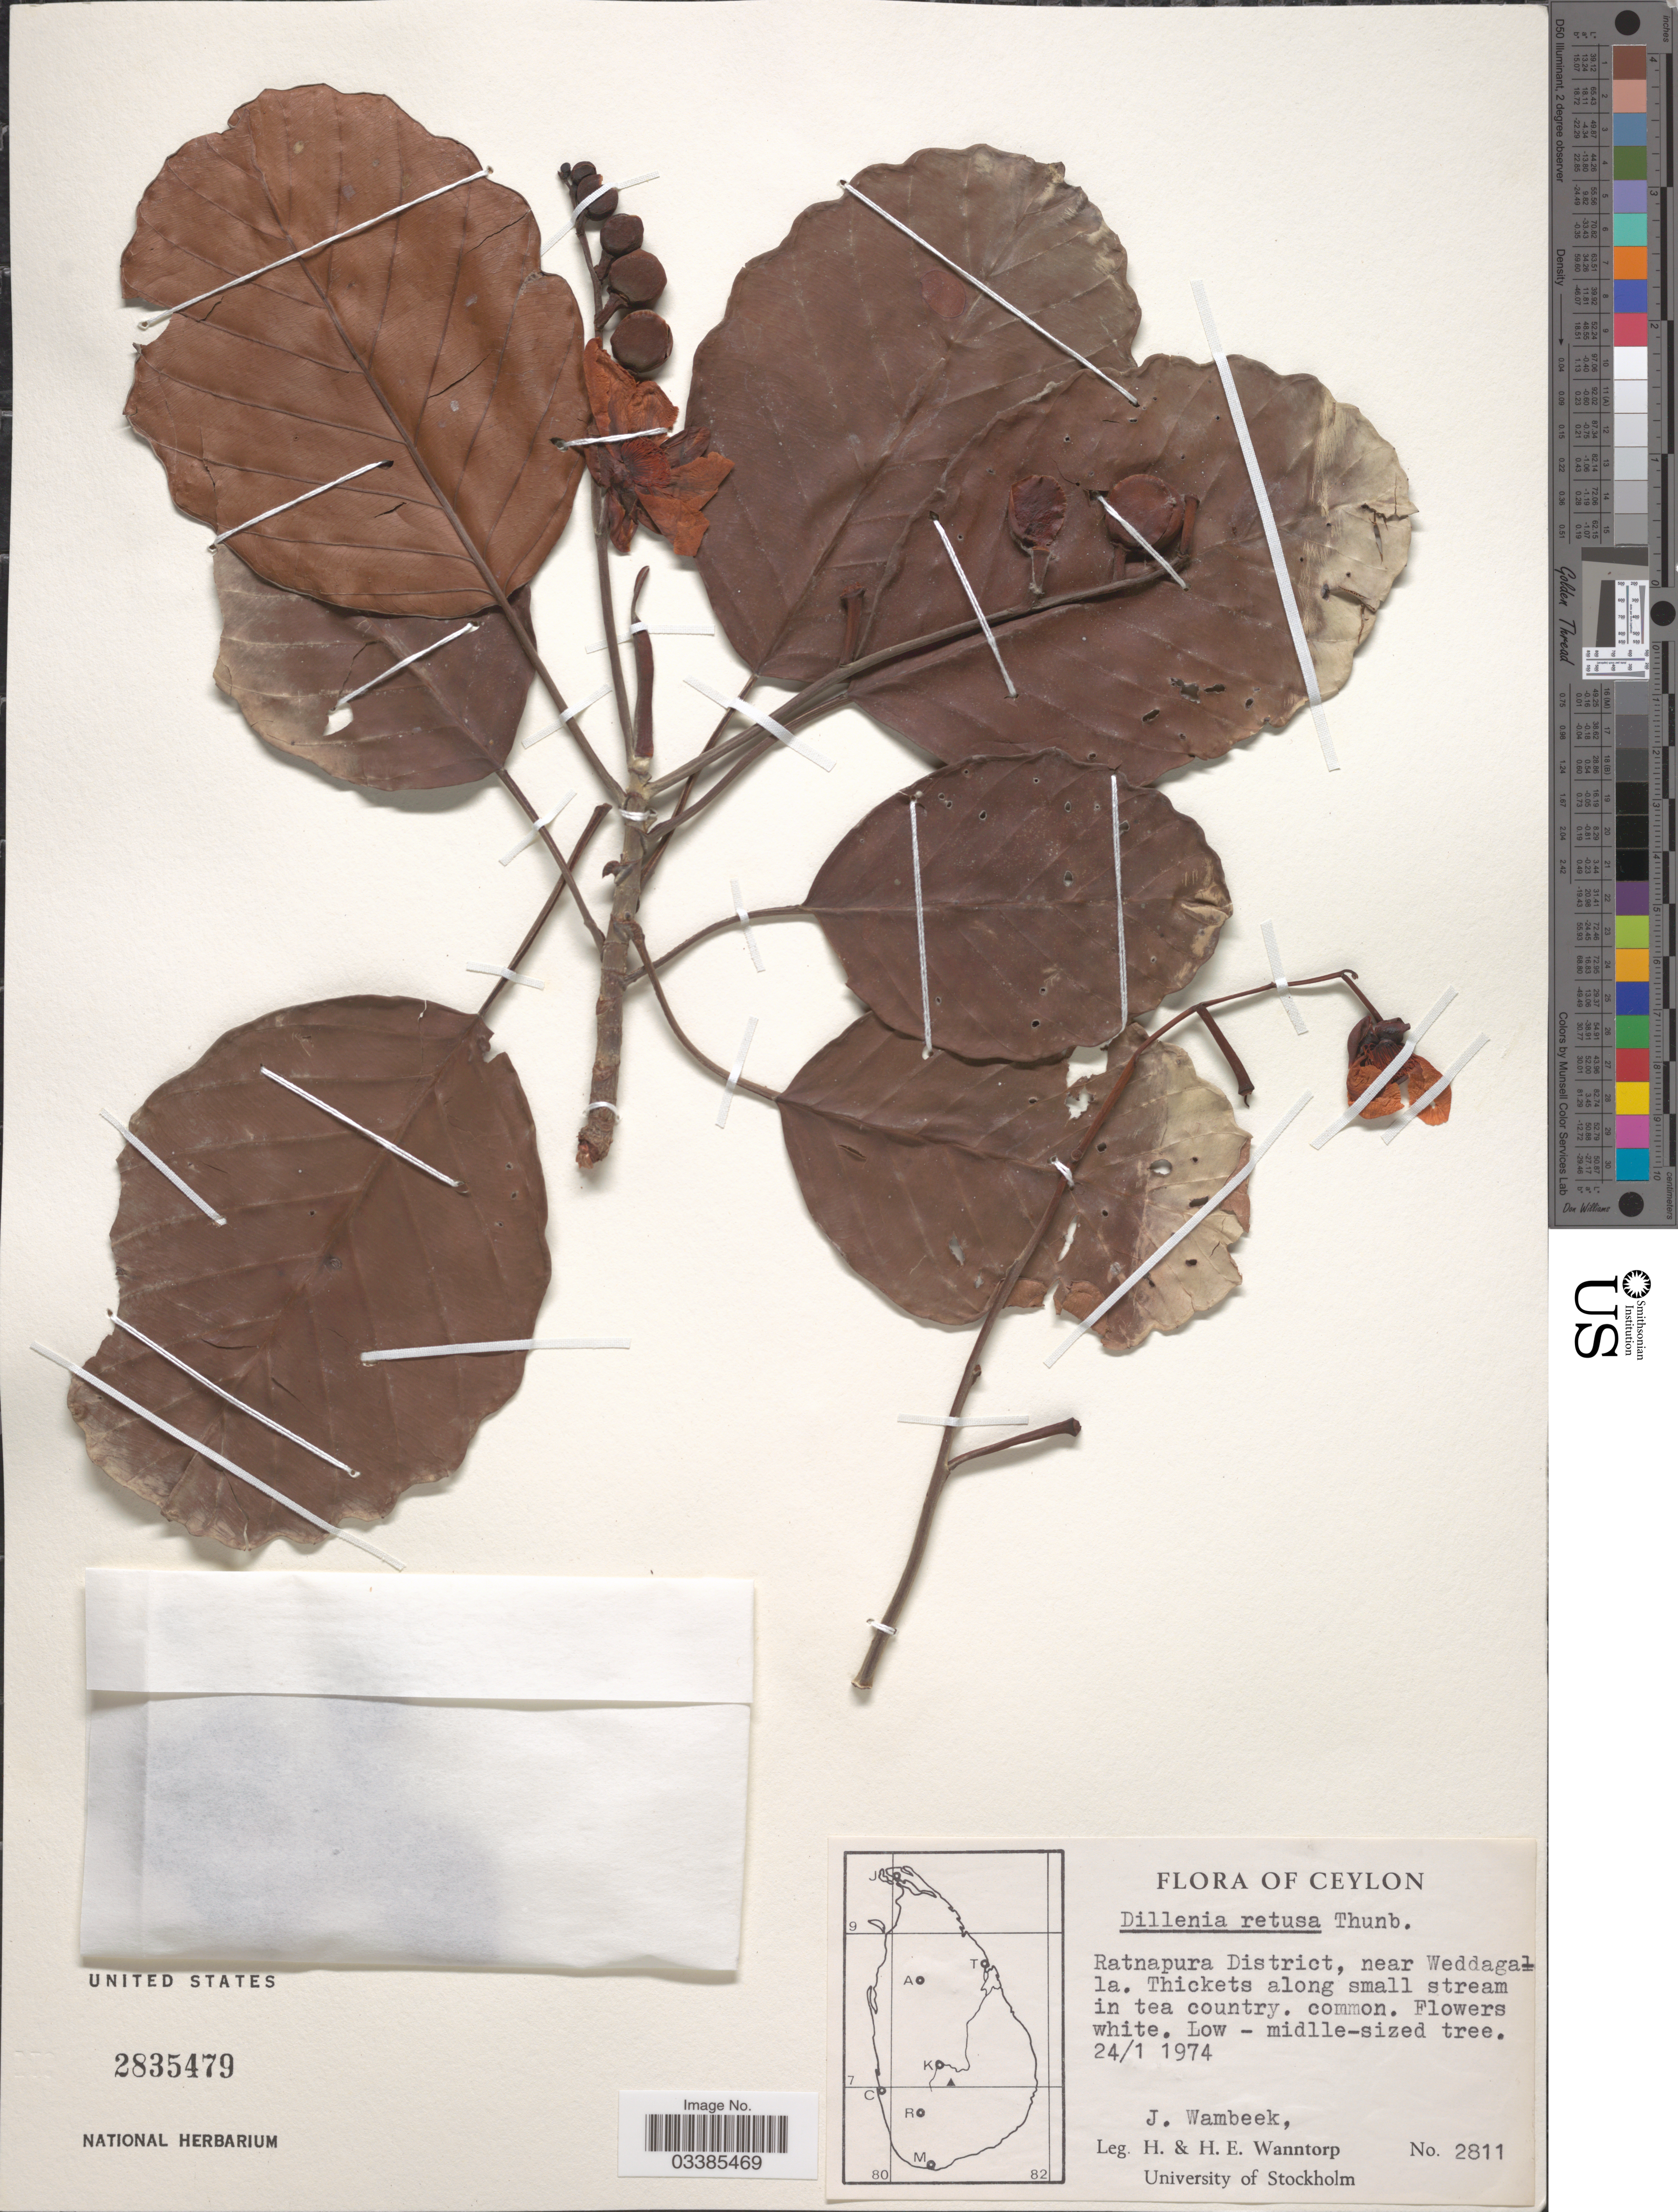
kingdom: Plantae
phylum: Tracheophyta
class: Magnoliopsida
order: Dilleniales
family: Dilleniaceae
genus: Dillenia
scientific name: Dillenia retusa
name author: Thunb.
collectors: J. Wambeek, H. Wanntorp & H. Wanntorp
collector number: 2811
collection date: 1974-01-24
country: Sri Lanka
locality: Ceylon. Ratnapura District, near Weddagalla. Thickets along small stream in tree country.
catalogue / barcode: US 2835479